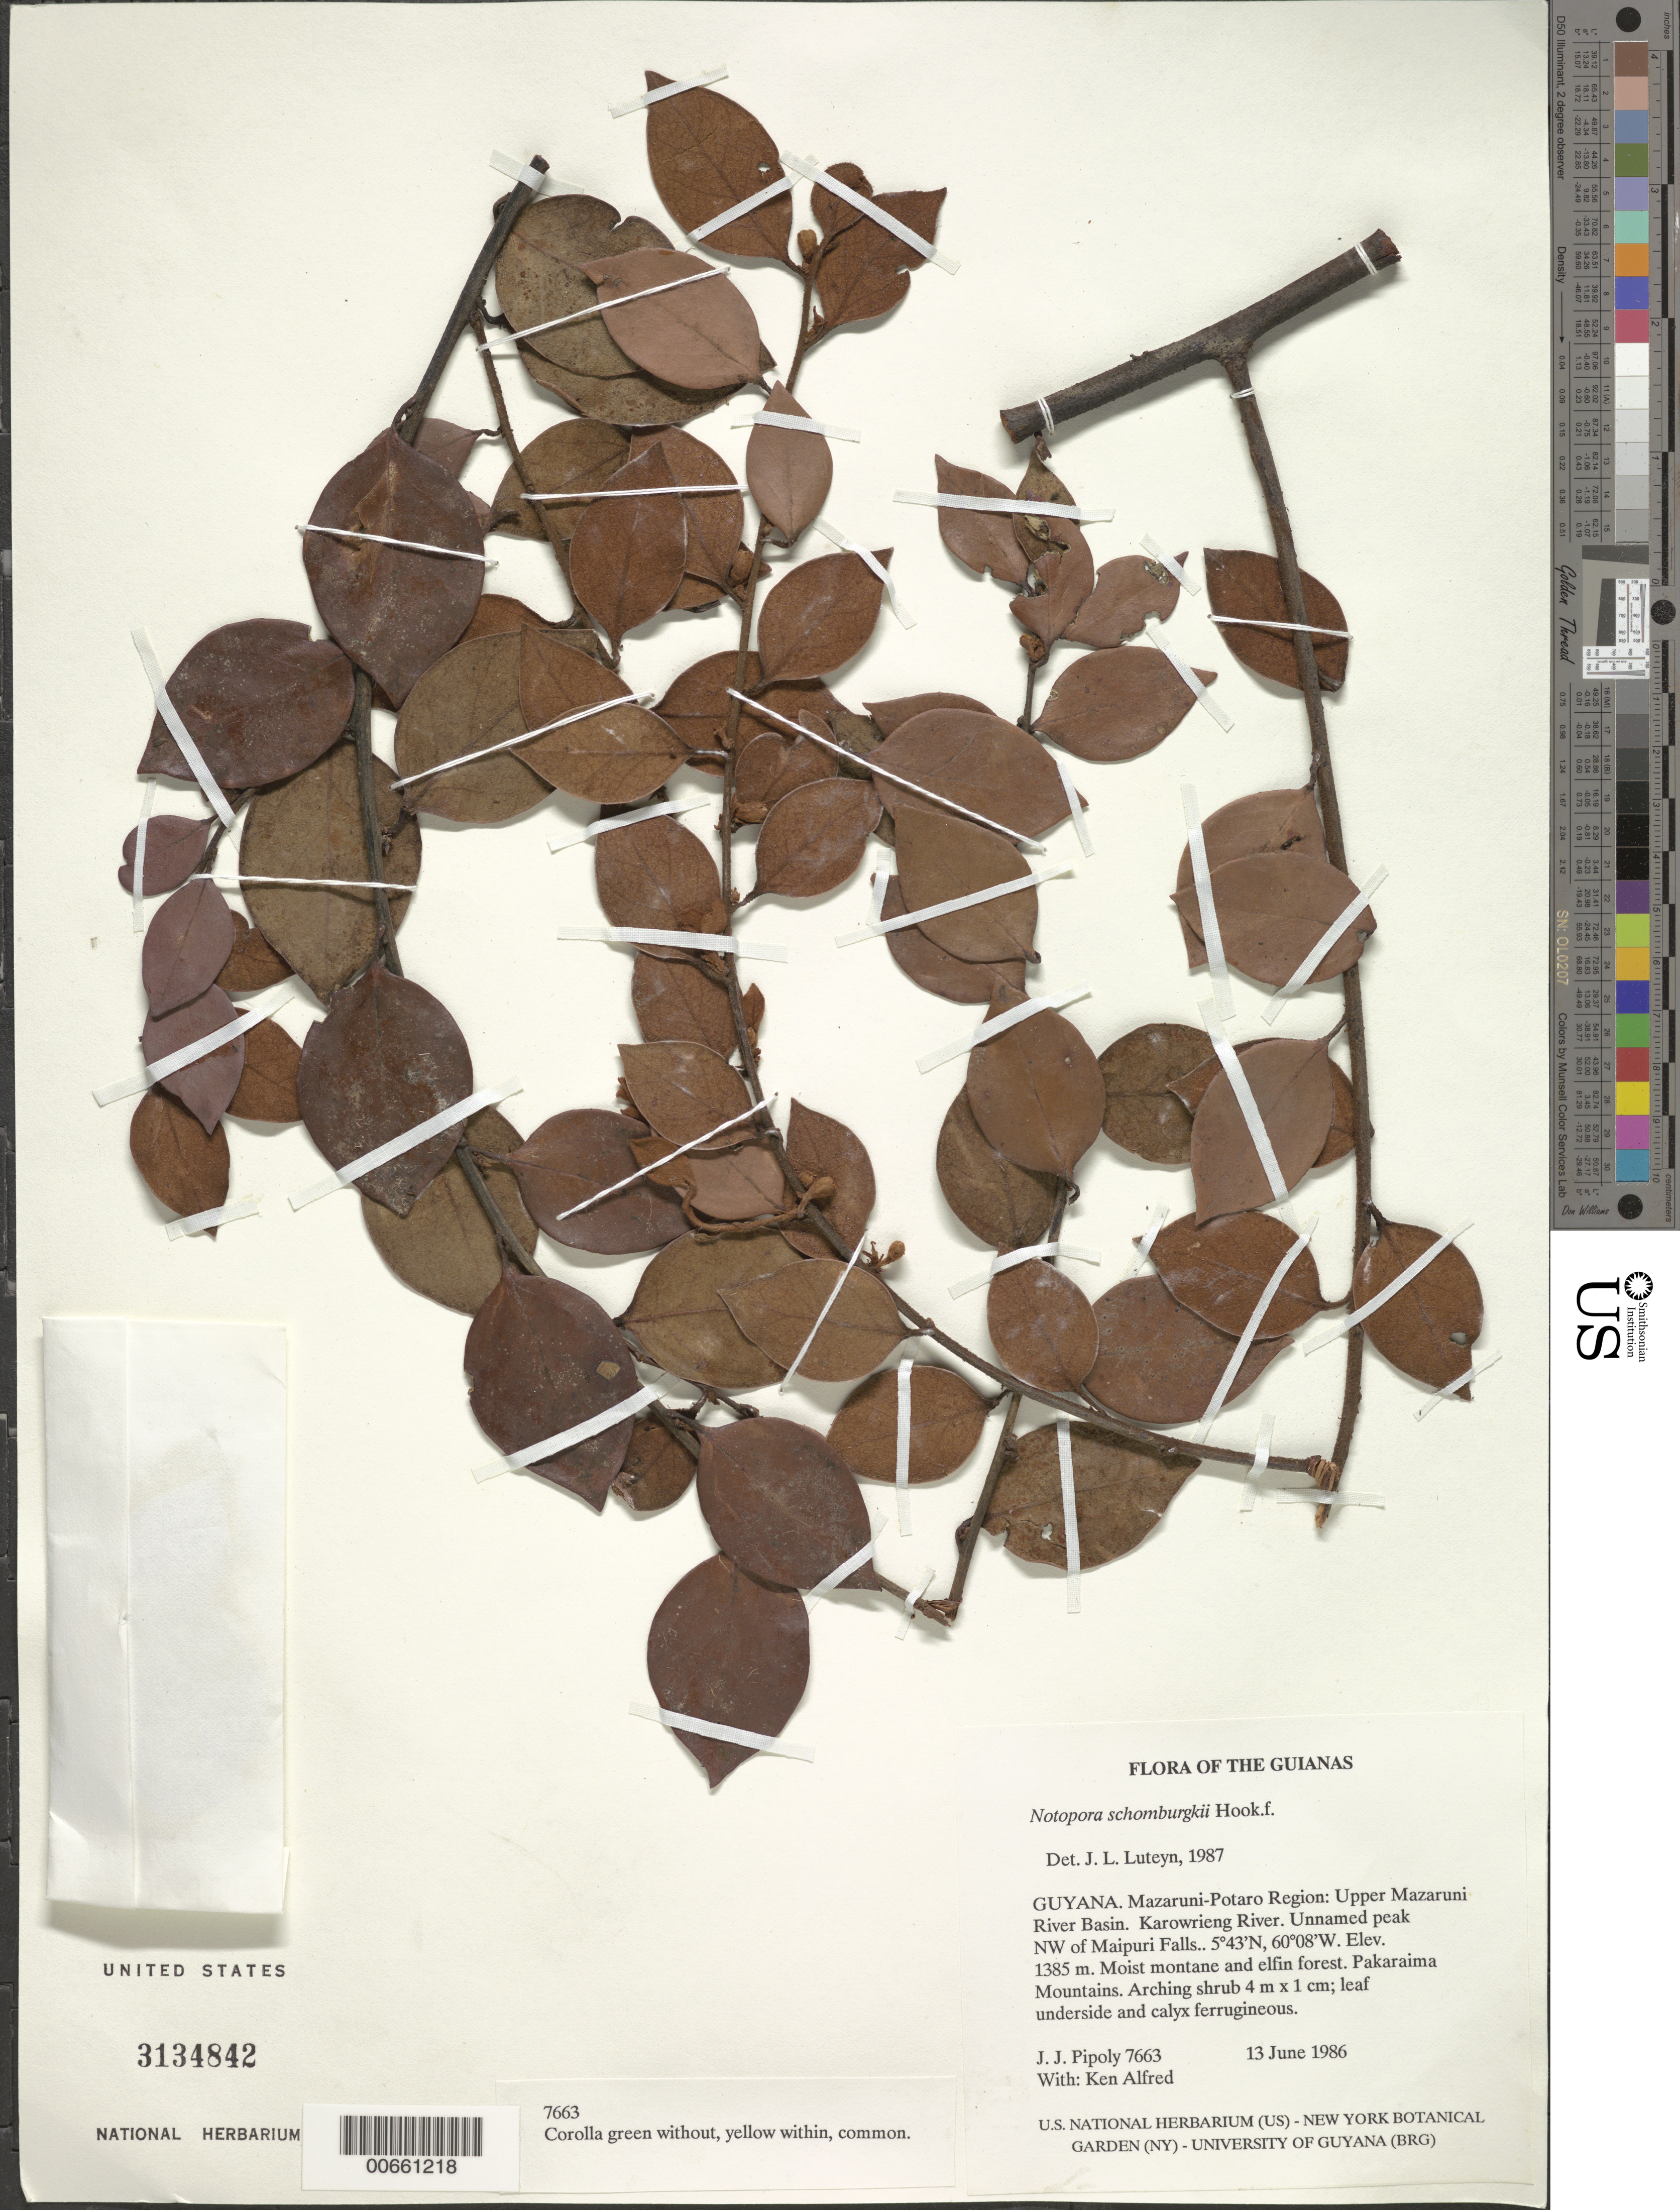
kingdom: Plantae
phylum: Tracheophyta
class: Magnoliopsida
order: Ericales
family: Ericaceae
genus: Notopora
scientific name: Notopora schomburgkii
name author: Hook. f.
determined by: Luteyn, J. L.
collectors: J. J. Pipoly & K. Alfred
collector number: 7663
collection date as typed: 13 June 1986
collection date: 1986-06-13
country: Guyana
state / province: Cuyuni-Mazaruni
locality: Pakaraima Mts. Upper Mazaruni River Basin. Karowrieng River. Unnamed peak NW of Maipuri Falls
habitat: Moist montane and elfin forest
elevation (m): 1385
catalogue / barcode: US 3134842